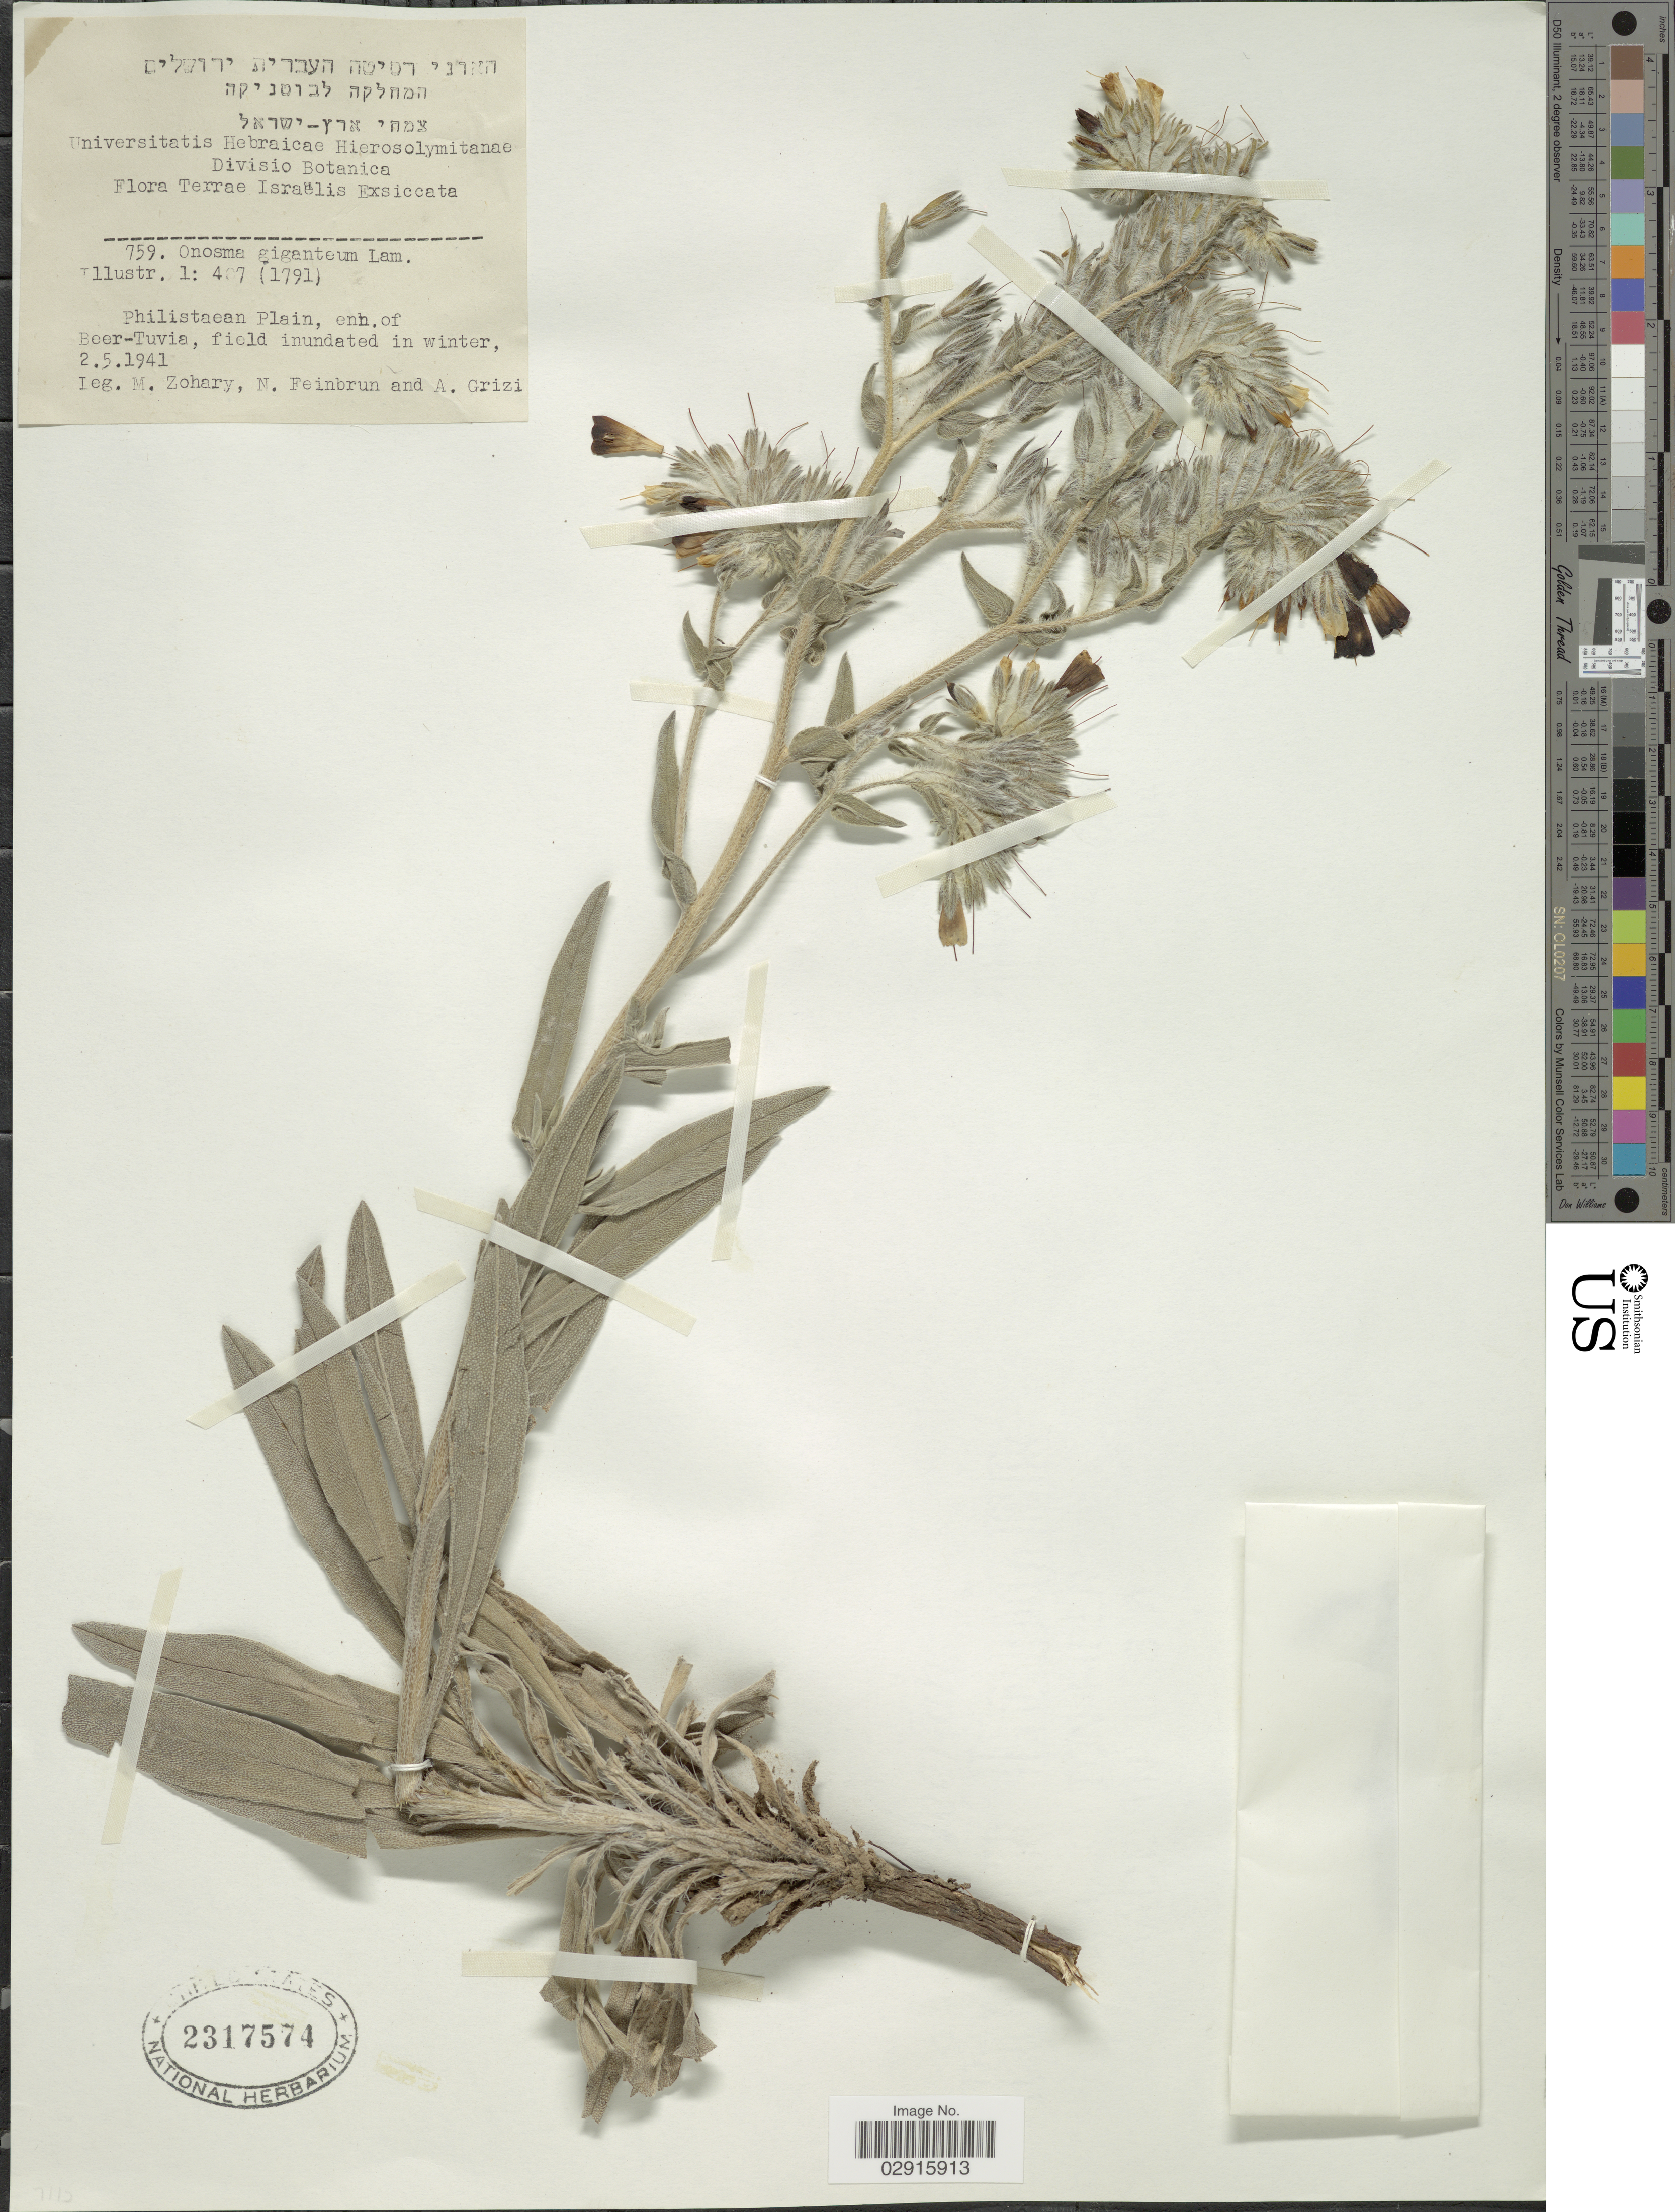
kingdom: Plantae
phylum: Tracheophyta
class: Magnoliopsida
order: Boraginales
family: Boraginaceae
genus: Onosma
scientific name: Onosma gigantea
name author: Lam.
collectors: M. Zohary, N. Feinbrun & A. Grizi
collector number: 759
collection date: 1941-05-02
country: Israel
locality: Philistaean Plain, enn of Beer-Tuvia, field inundated in winter.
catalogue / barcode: US 2317574